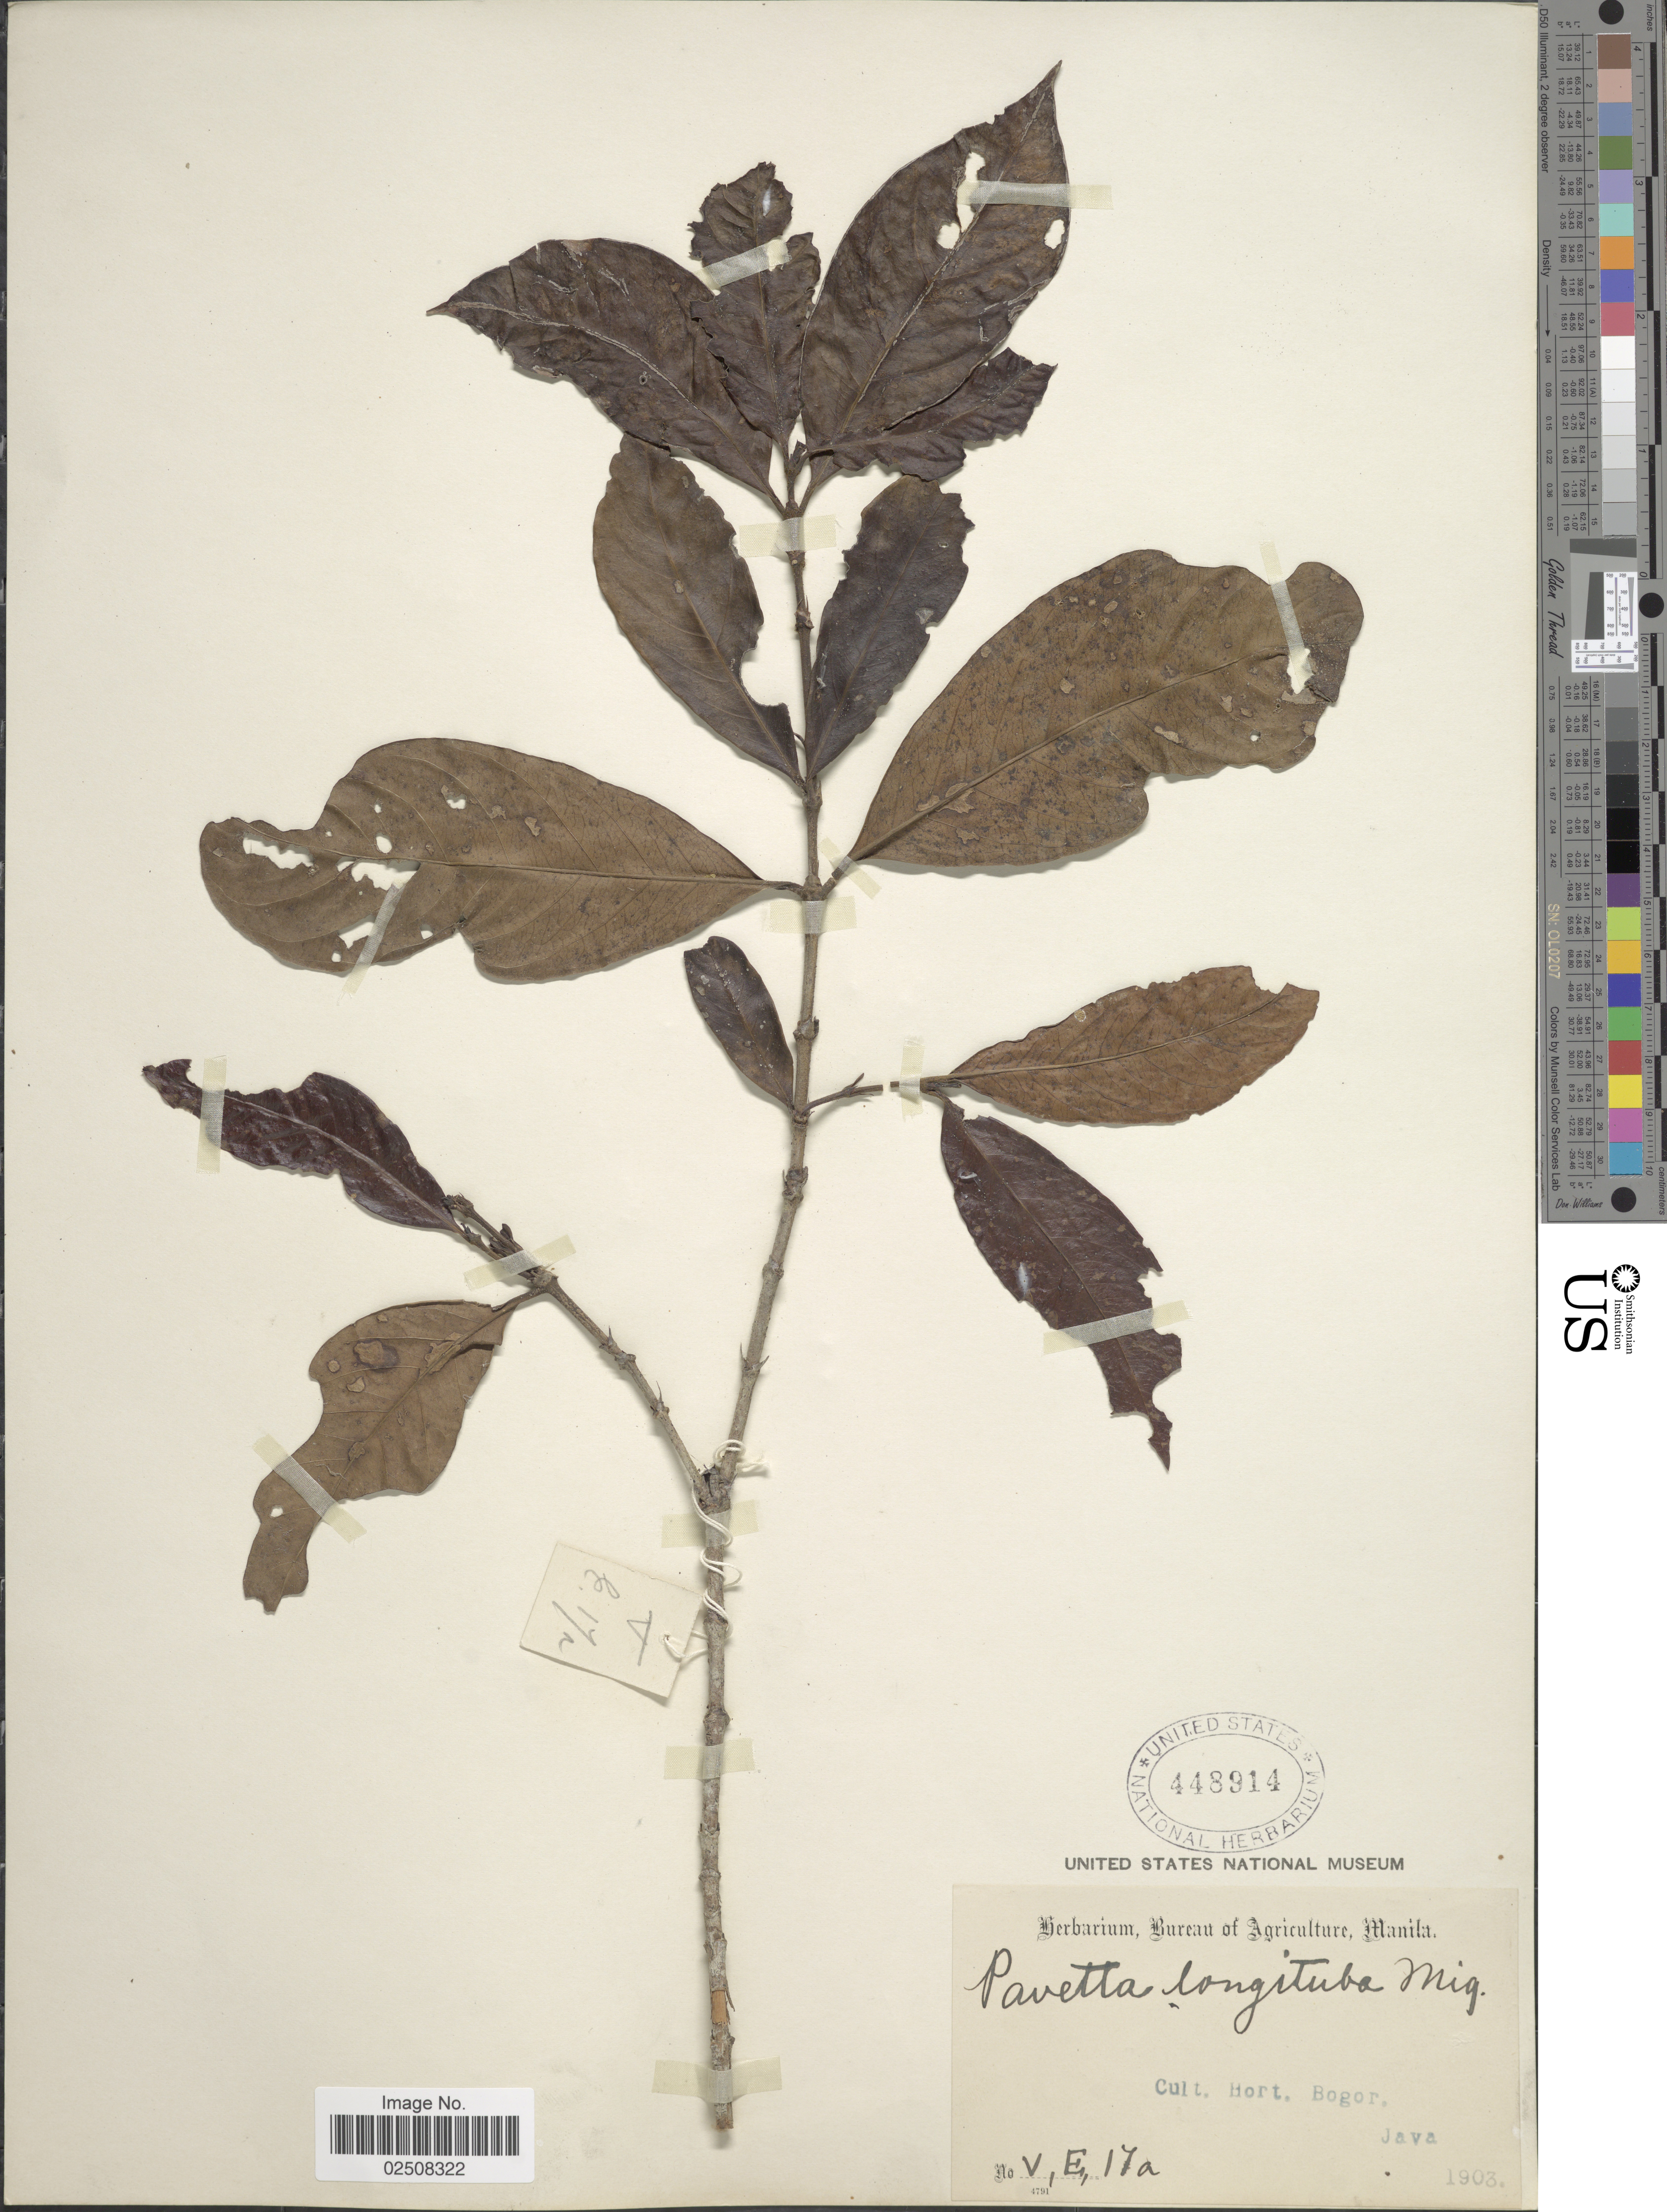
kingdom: Plantae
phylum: Tracheophyta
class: Magnoliopsida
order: Gentianales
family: Rubiaceae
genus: Pavetta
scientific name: Pavetta longituba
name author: Miq.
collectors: ex Herb. Bur. Agric. Manila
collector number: V, E, 17a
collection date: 1903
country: Indonesia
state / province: Java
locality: Cult. Hort. Bogor.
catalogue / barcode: US 448914